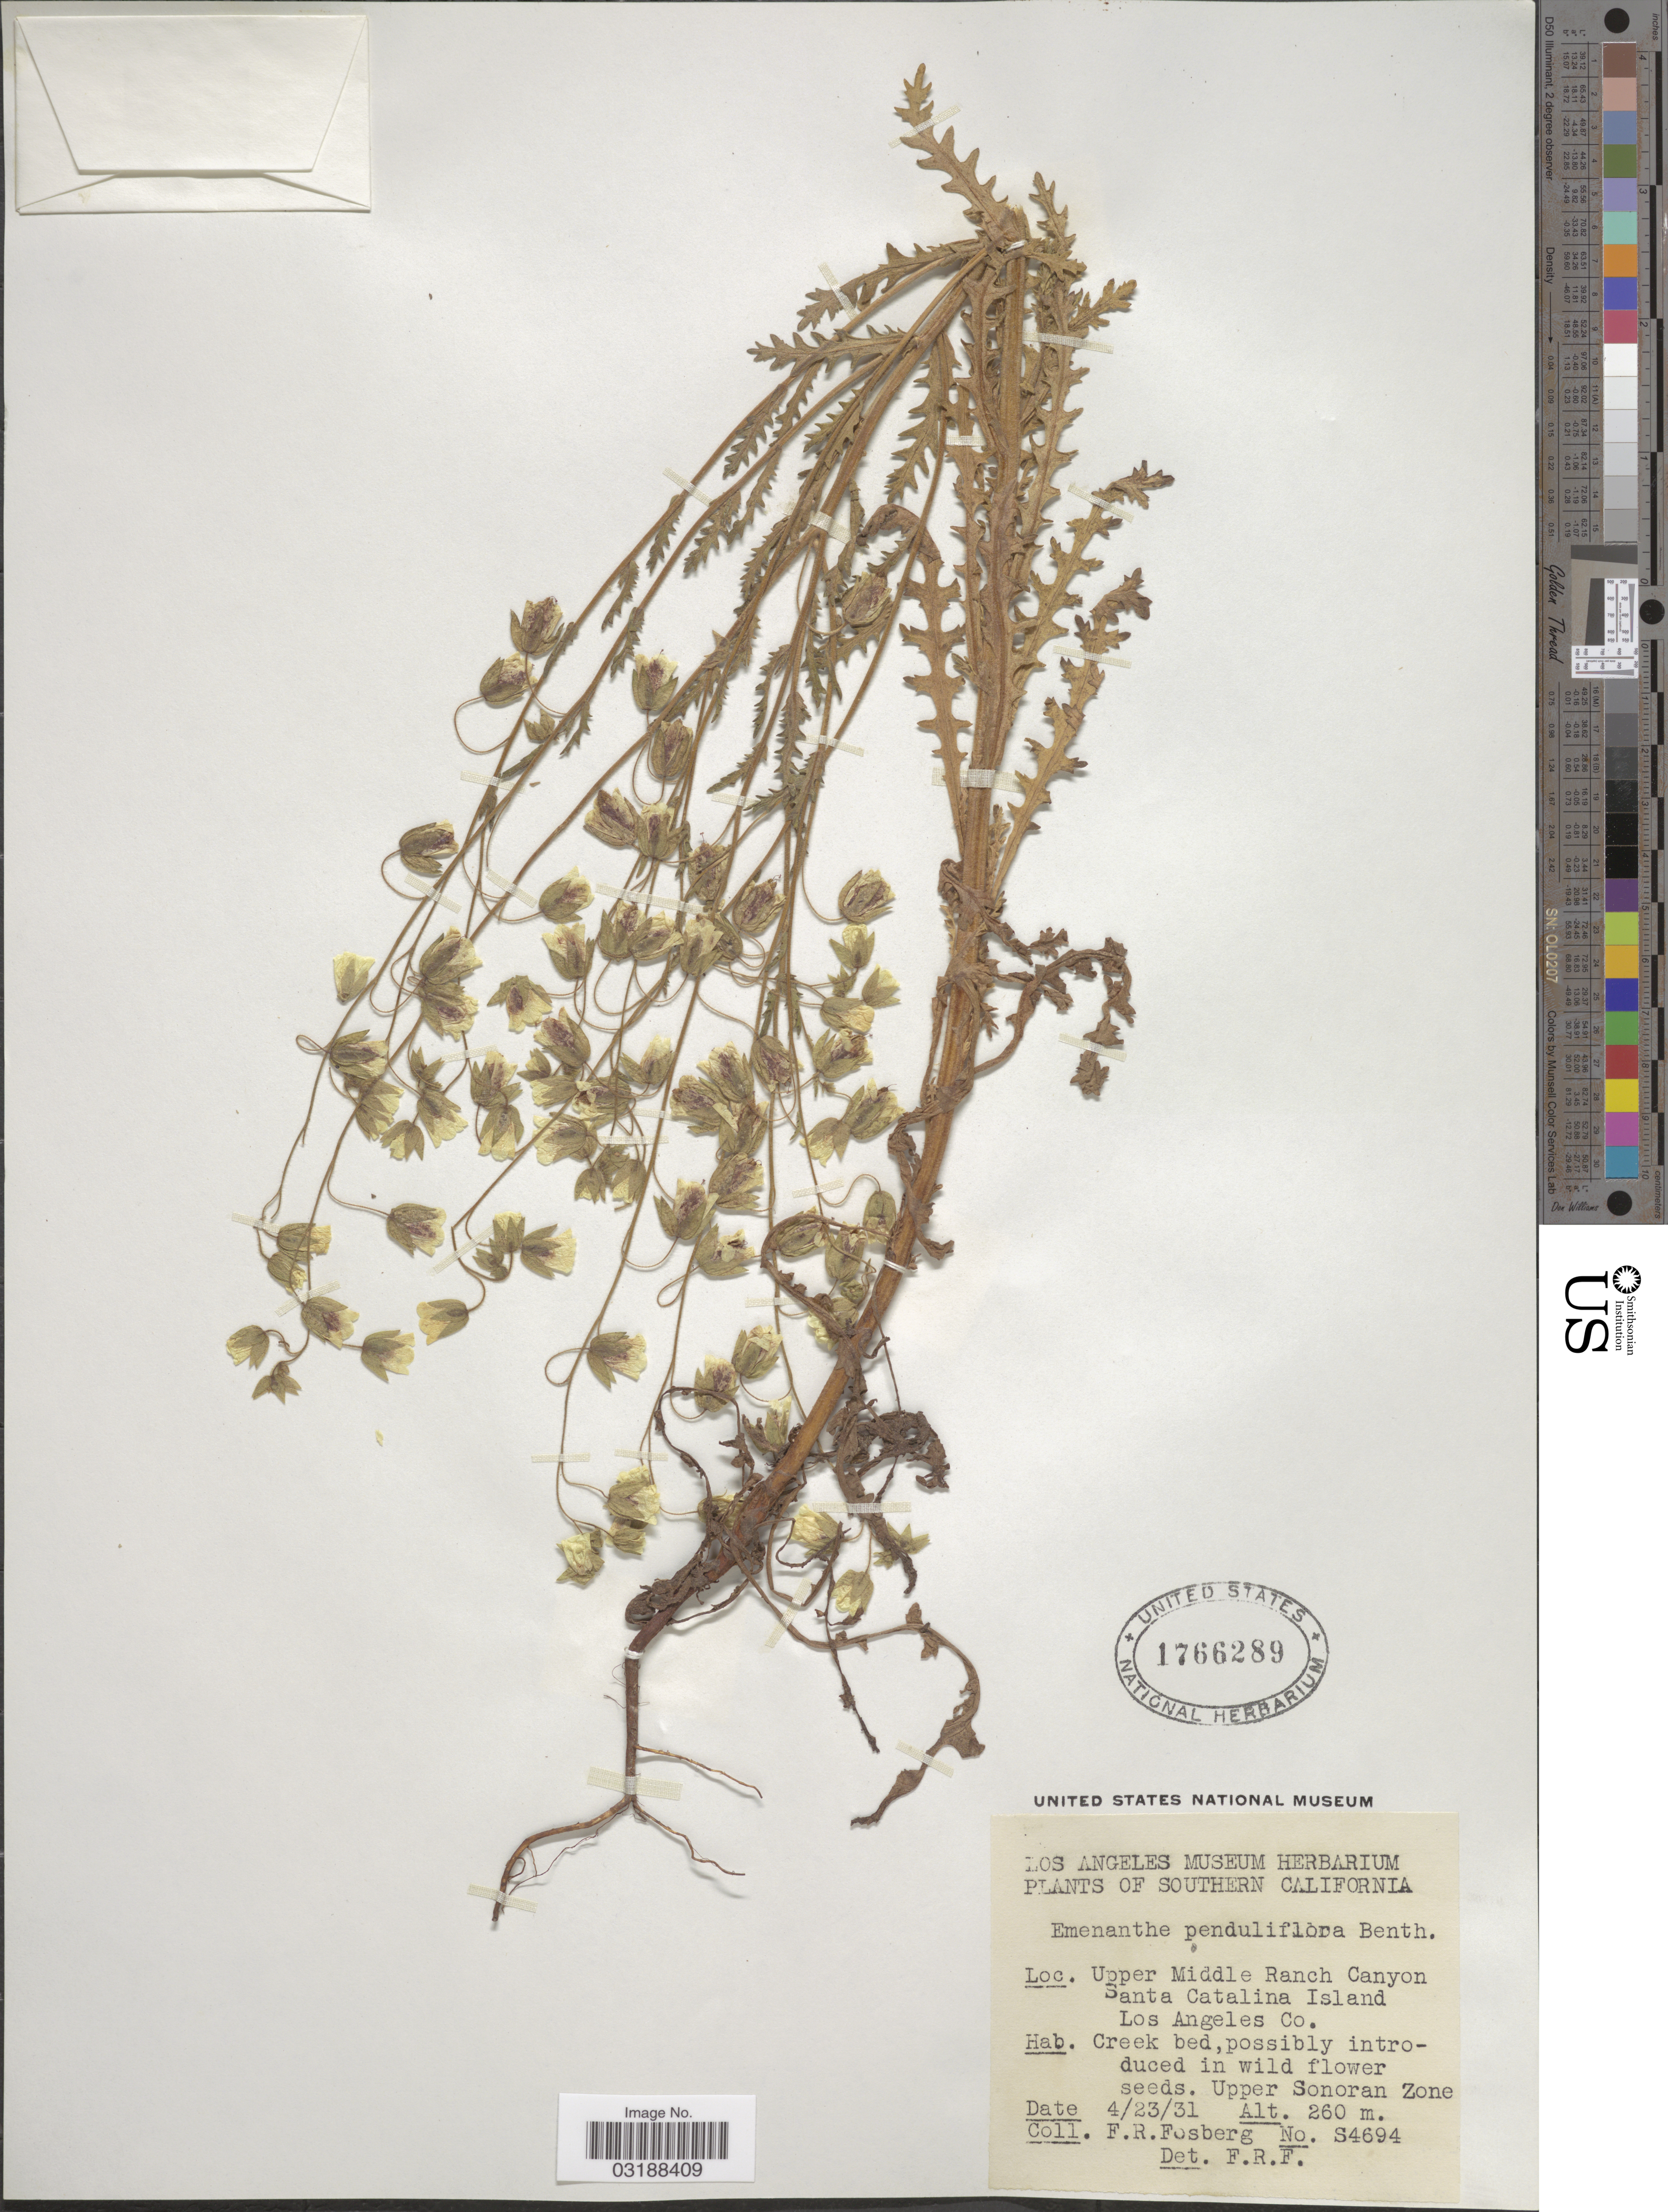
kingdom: Plantae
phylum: Tracheophyta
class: Magnoliopsida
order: Boraginales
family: Hydrophyllaceae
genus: Emmenanthe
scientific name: Emmenanthe penduliflora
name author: Benth.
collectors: F. R. Fosberg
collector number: S4694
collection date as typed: Transcribed d/m/y: 23/4/31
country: United States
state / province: California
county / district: Los Angeles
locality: Southern California. Upper Middle Ranch Canyon. Santa Catalina Island. Los Angeles Co. Upper Sonoran Zone.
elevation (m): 260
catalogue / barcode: US 1766289